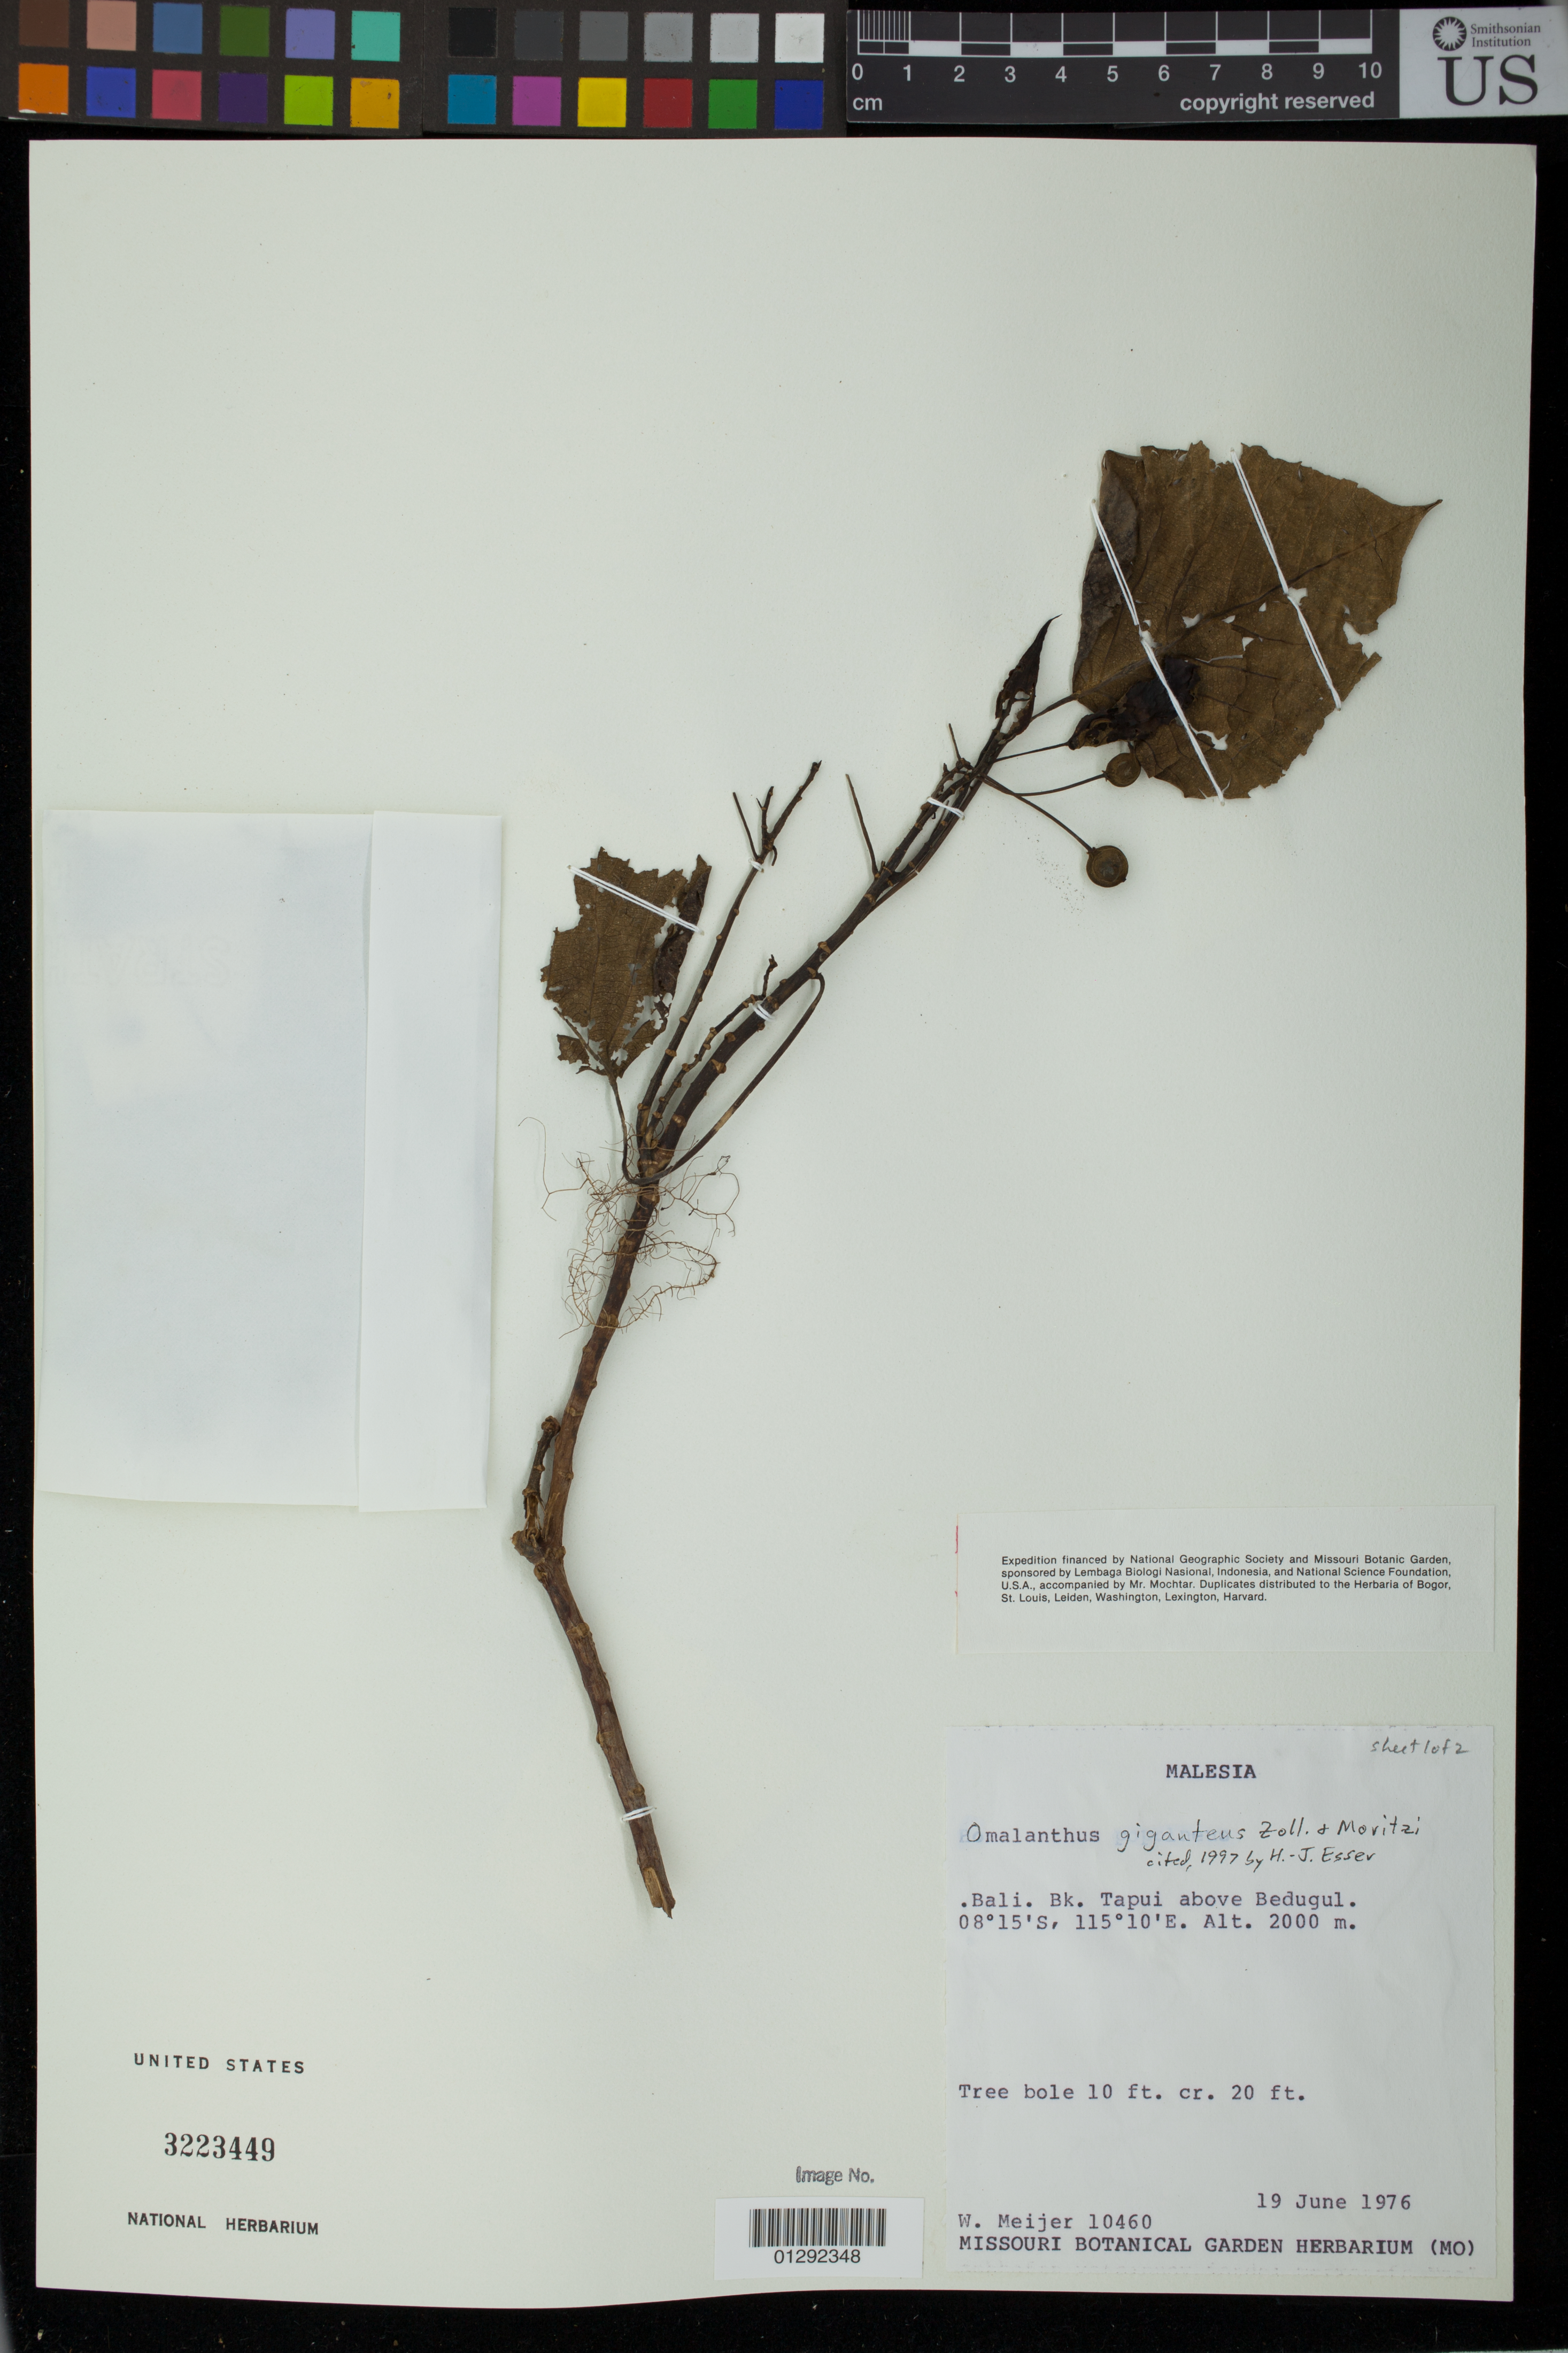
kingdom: Plantae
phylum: Tracheophyta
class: Magnoliopsida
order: Malpighiales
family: Euphorbiaceae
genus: Homalanthus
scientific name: Homalanthus giganteus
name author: Zoll. & Moritzi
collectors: W. Meijer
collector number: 10460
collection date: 1976-06-19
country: Indonesia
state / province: Nusa Tenggara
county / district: Bali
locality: Bk. Tapui above Bedugul.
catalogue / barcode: US 3223449